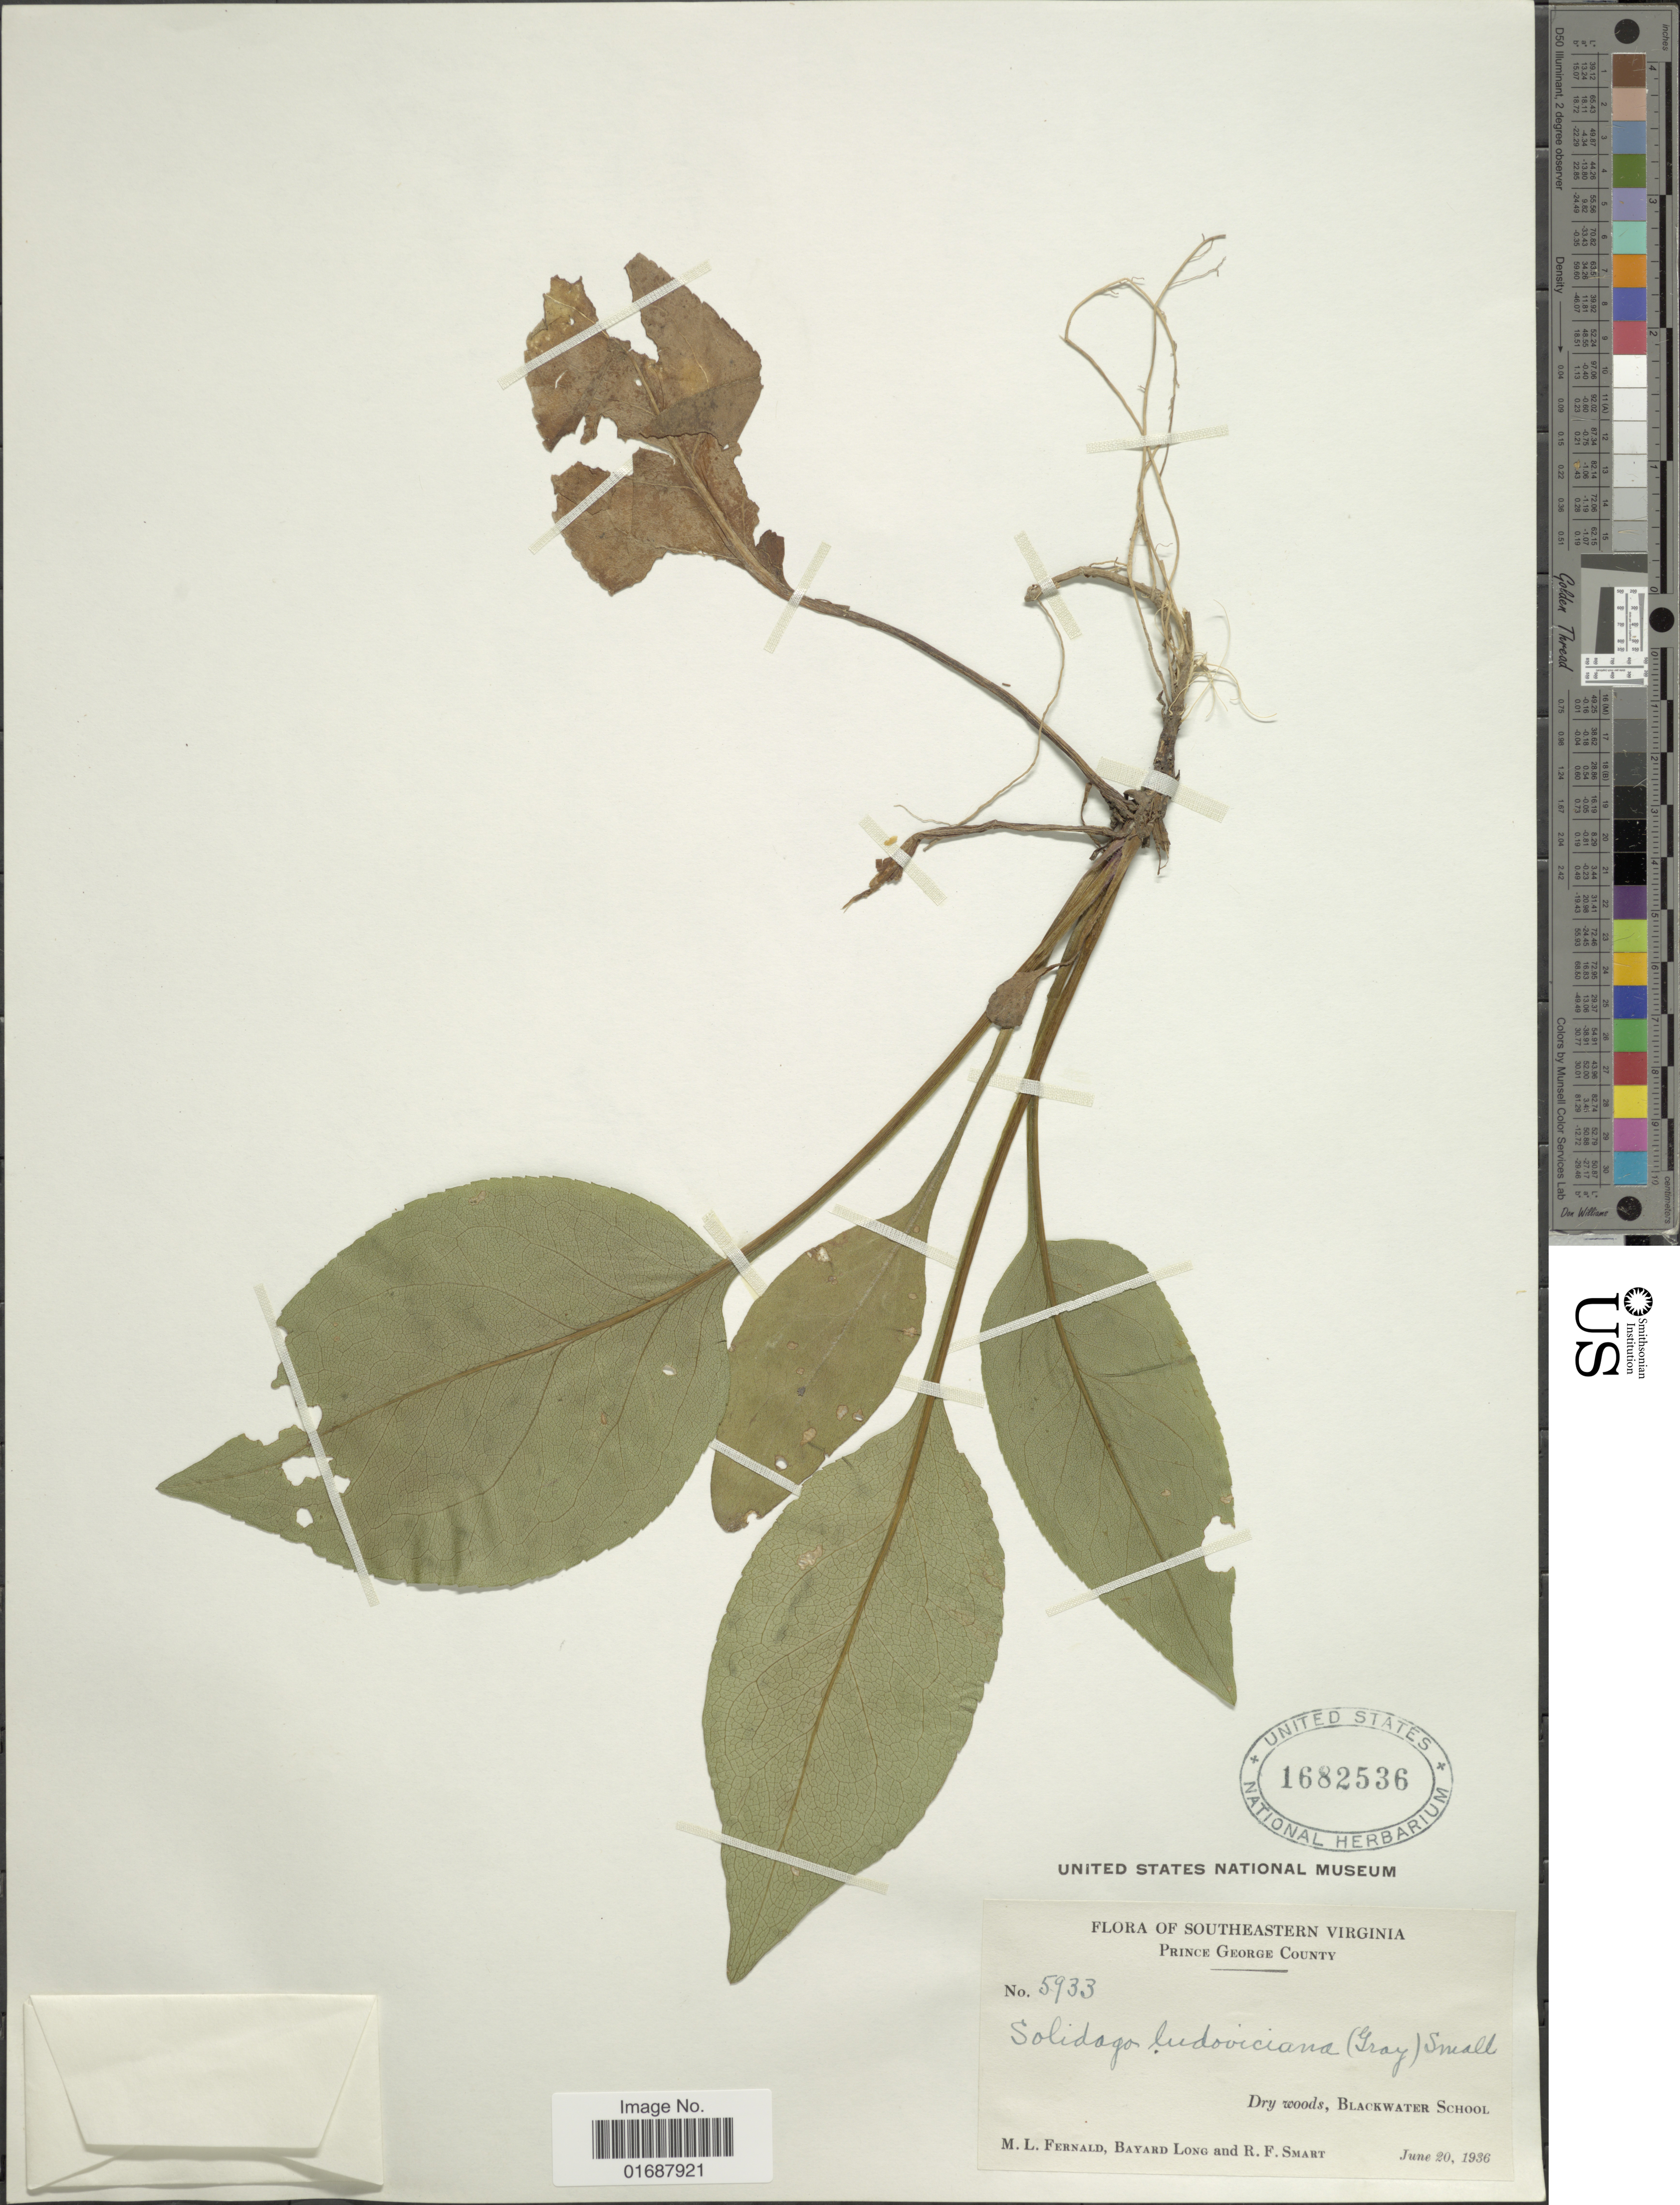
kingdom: Plantae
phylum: Tracheophyta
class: Magnoliopsida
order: Asterales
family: Asteraceae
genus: Solidago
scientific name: Solidago ludoviciana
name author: (A. Gray) Small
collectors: M. L. Fernald, B. Long & R. Smart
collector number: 5933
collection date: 1936-06-20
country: United States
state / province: Virginia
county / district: Prince George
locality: Southeastern Virginia. Prince George County, Blackwater School.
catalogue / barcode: US 1682536